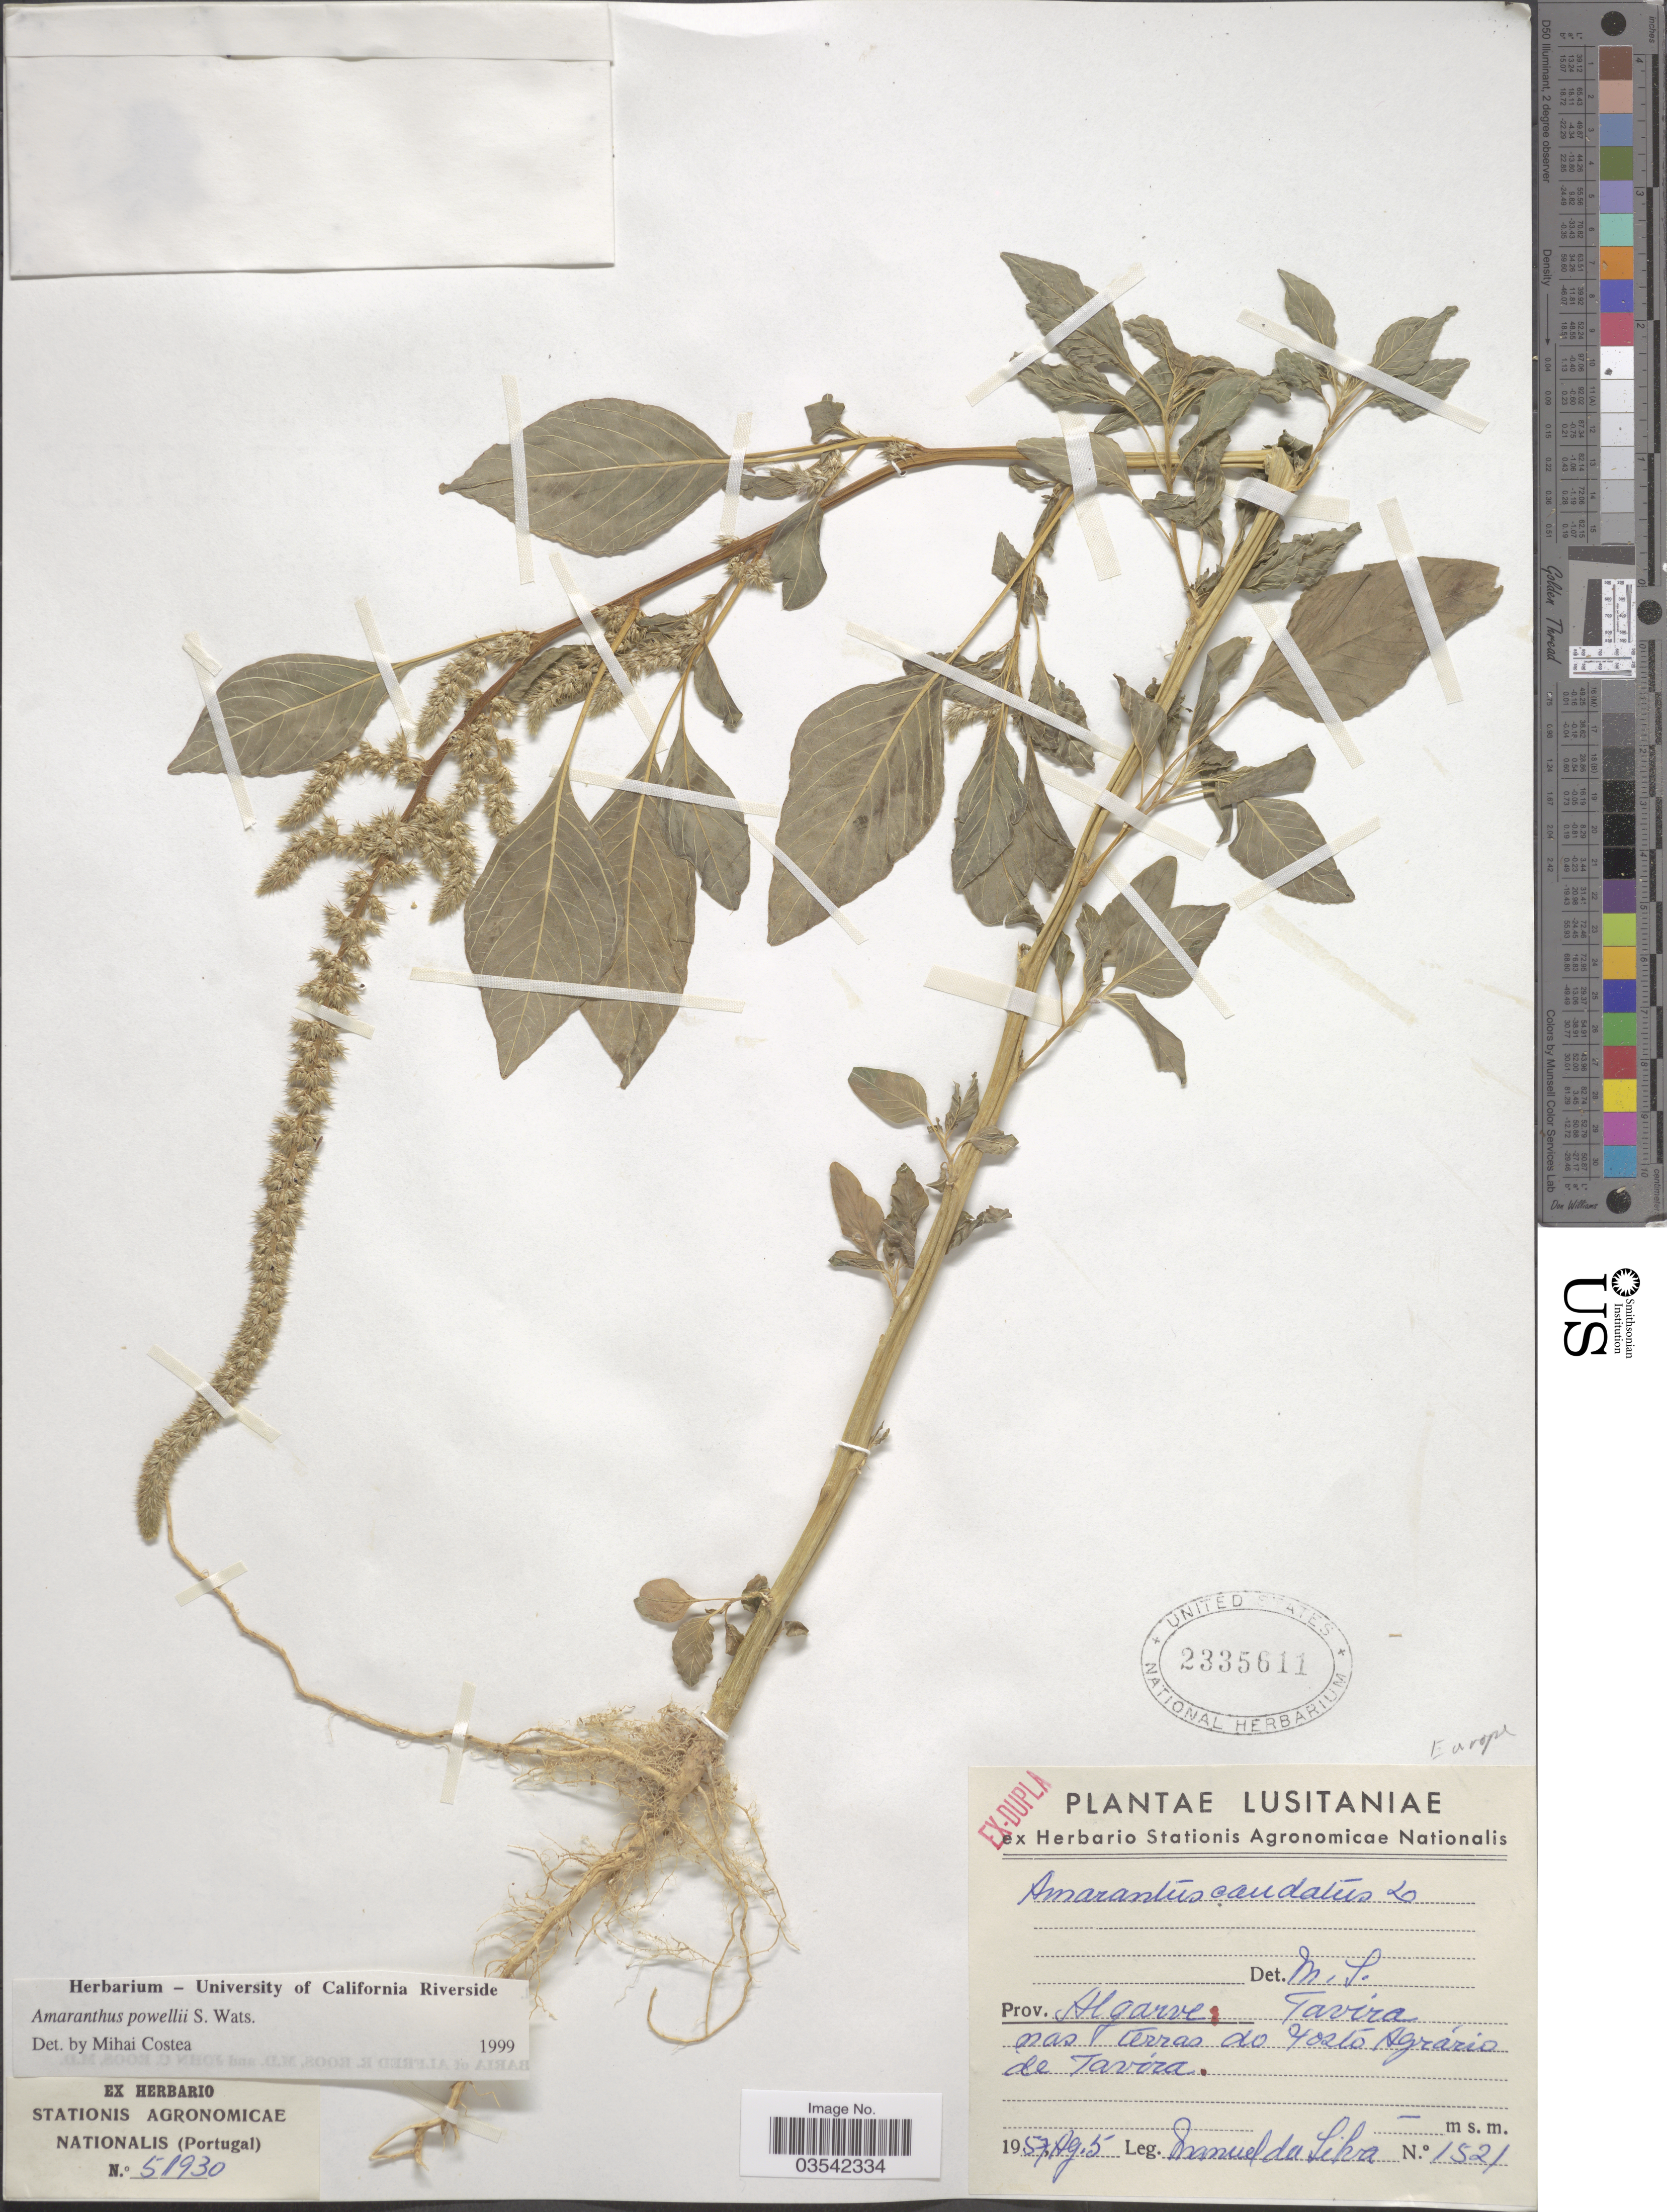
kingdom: Plantae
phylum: Tracheophyta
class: Magnoliopsida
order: Caryophyllales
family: Amaranthaceae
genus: Amaranthus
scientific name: Amaranthus powellii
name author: S. Watson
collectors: M. Da Silva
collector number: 1521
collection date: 1957-08-05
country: Portugal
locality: Lusitaniae. Prov. Algarve Tavira nas terras do Posto Agrário de Tavira. Europe.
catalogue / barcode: US 2335611